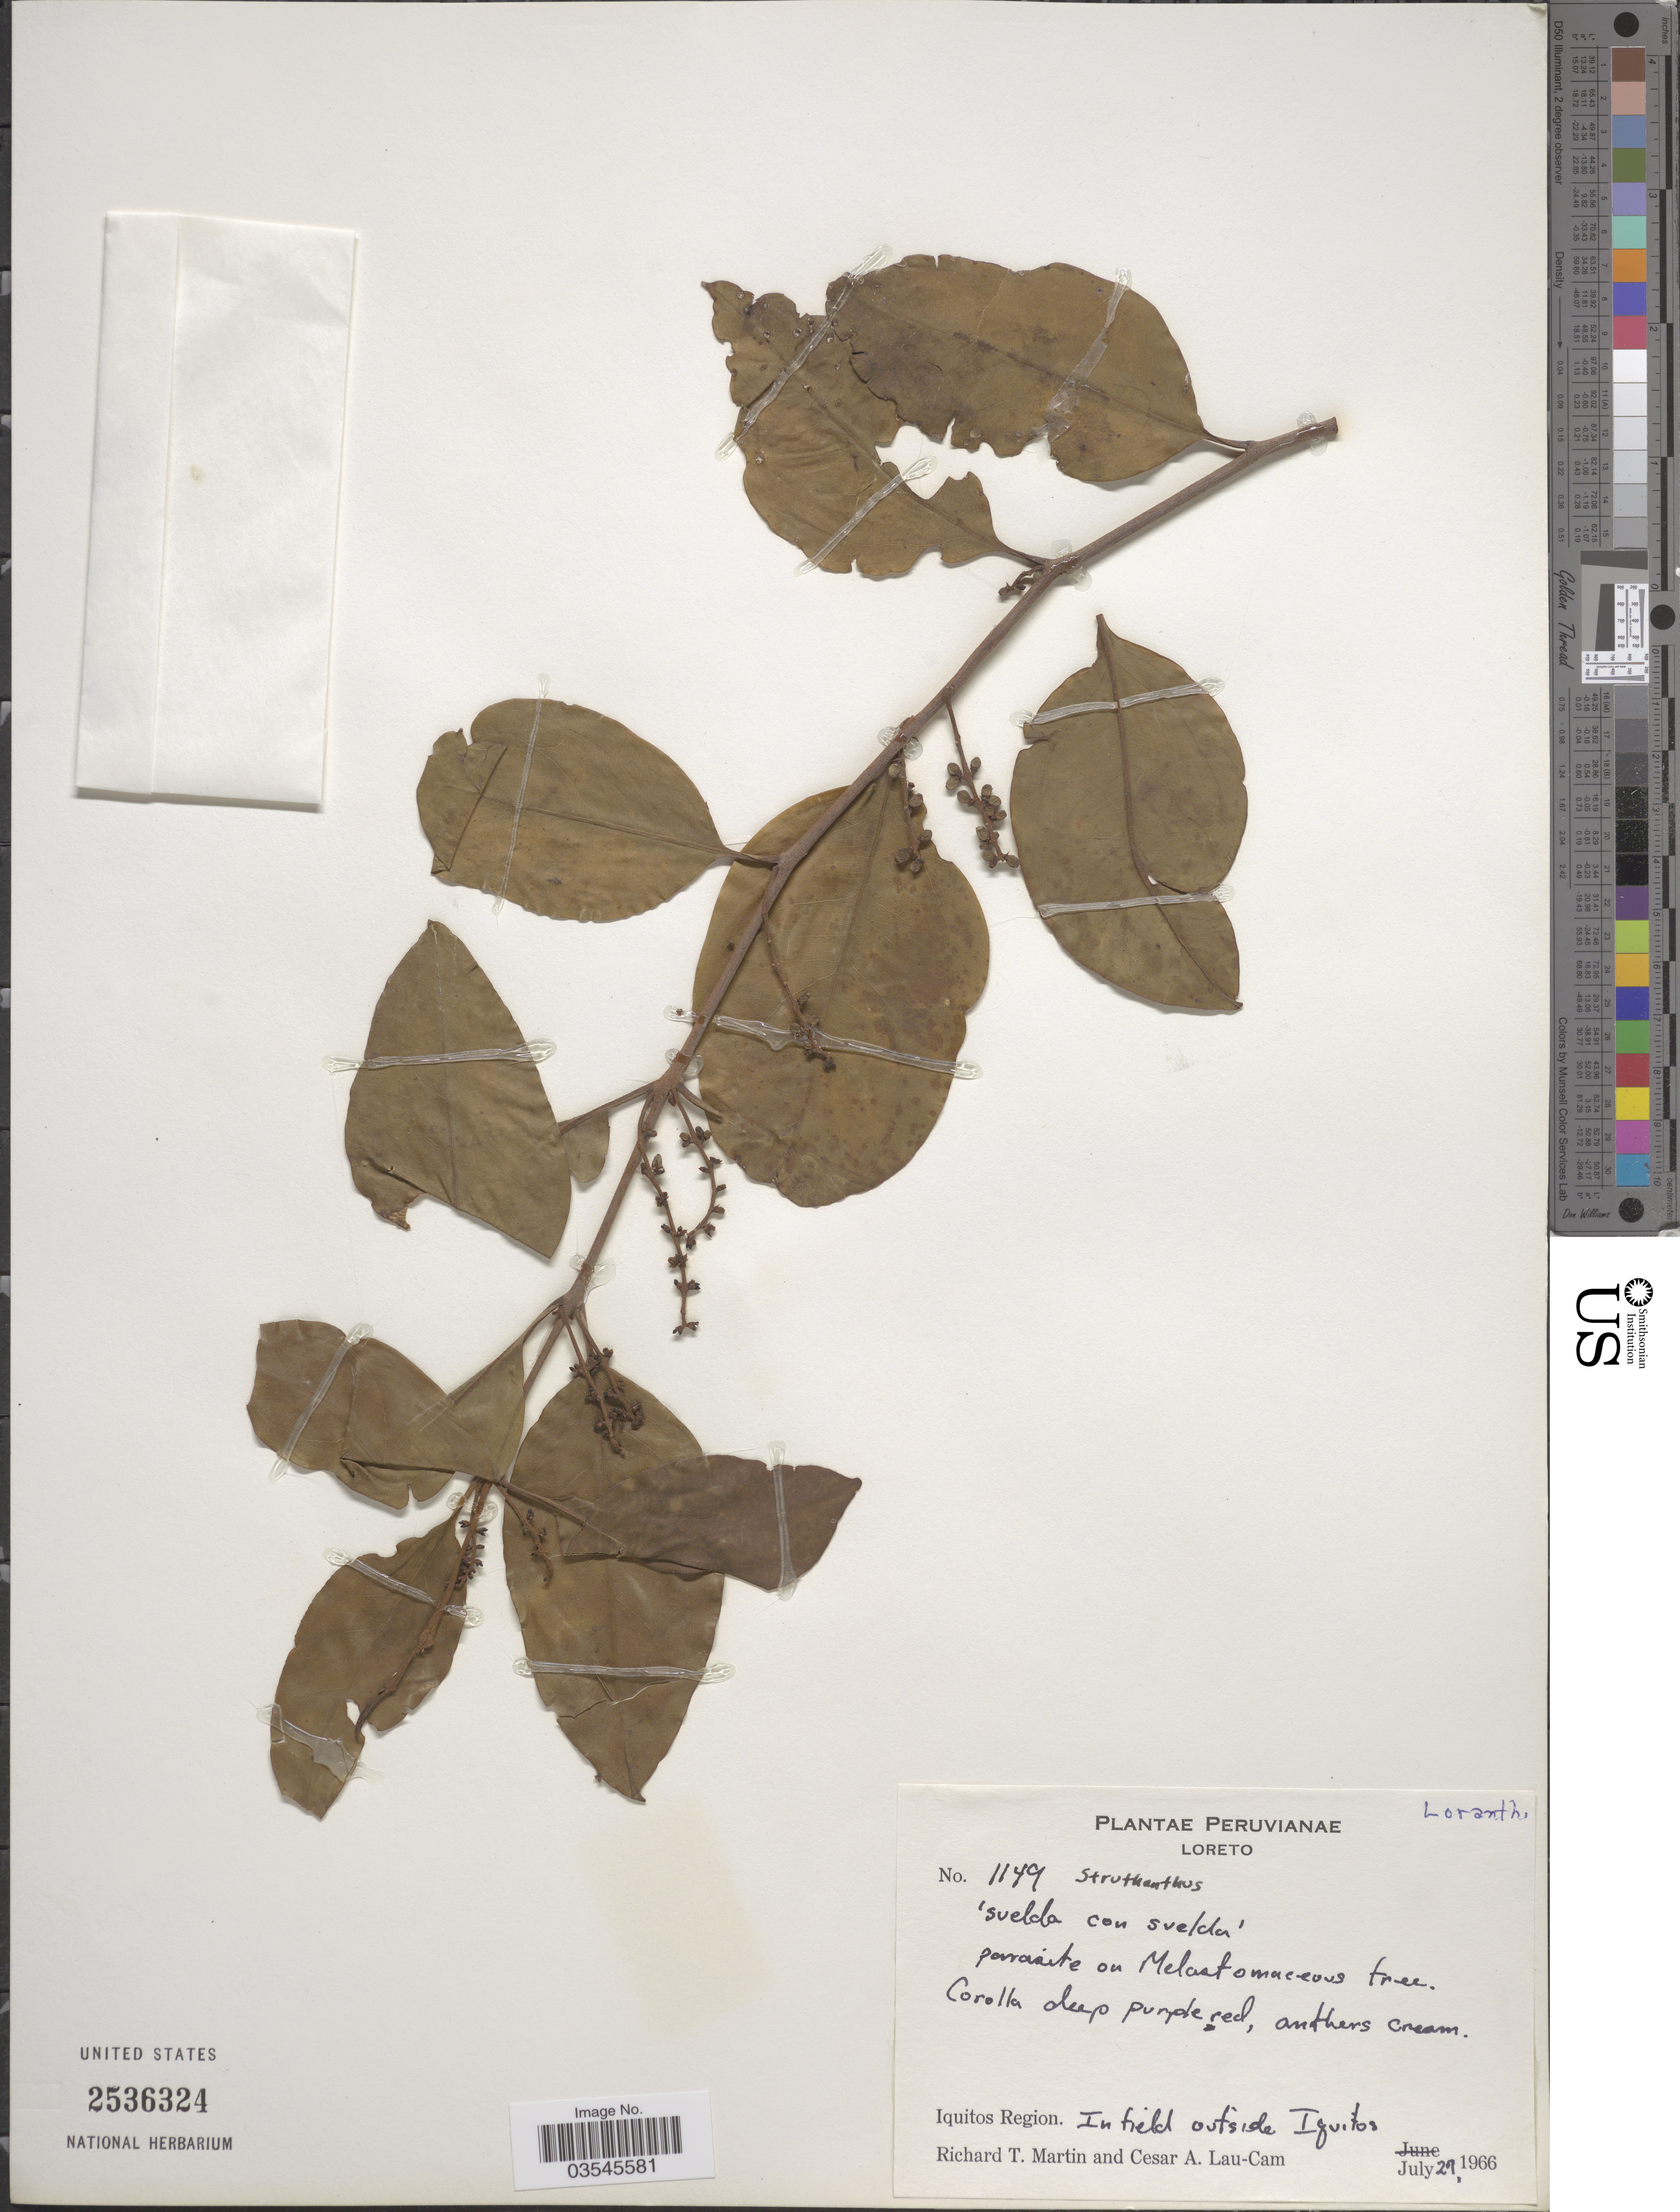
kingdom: Plantae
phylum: Tracheophyta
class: Magnoliopsida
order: Santalales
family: Loranthaceae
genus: Struthanthus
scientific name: Struthanthus sp.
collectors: R. T. Martin & C. Lau-Cam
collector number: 1149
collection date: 1966-07-29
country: Peru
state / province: Loreto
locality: Iquitos Region. In field outside Iquitos.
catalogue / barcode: US 2536324